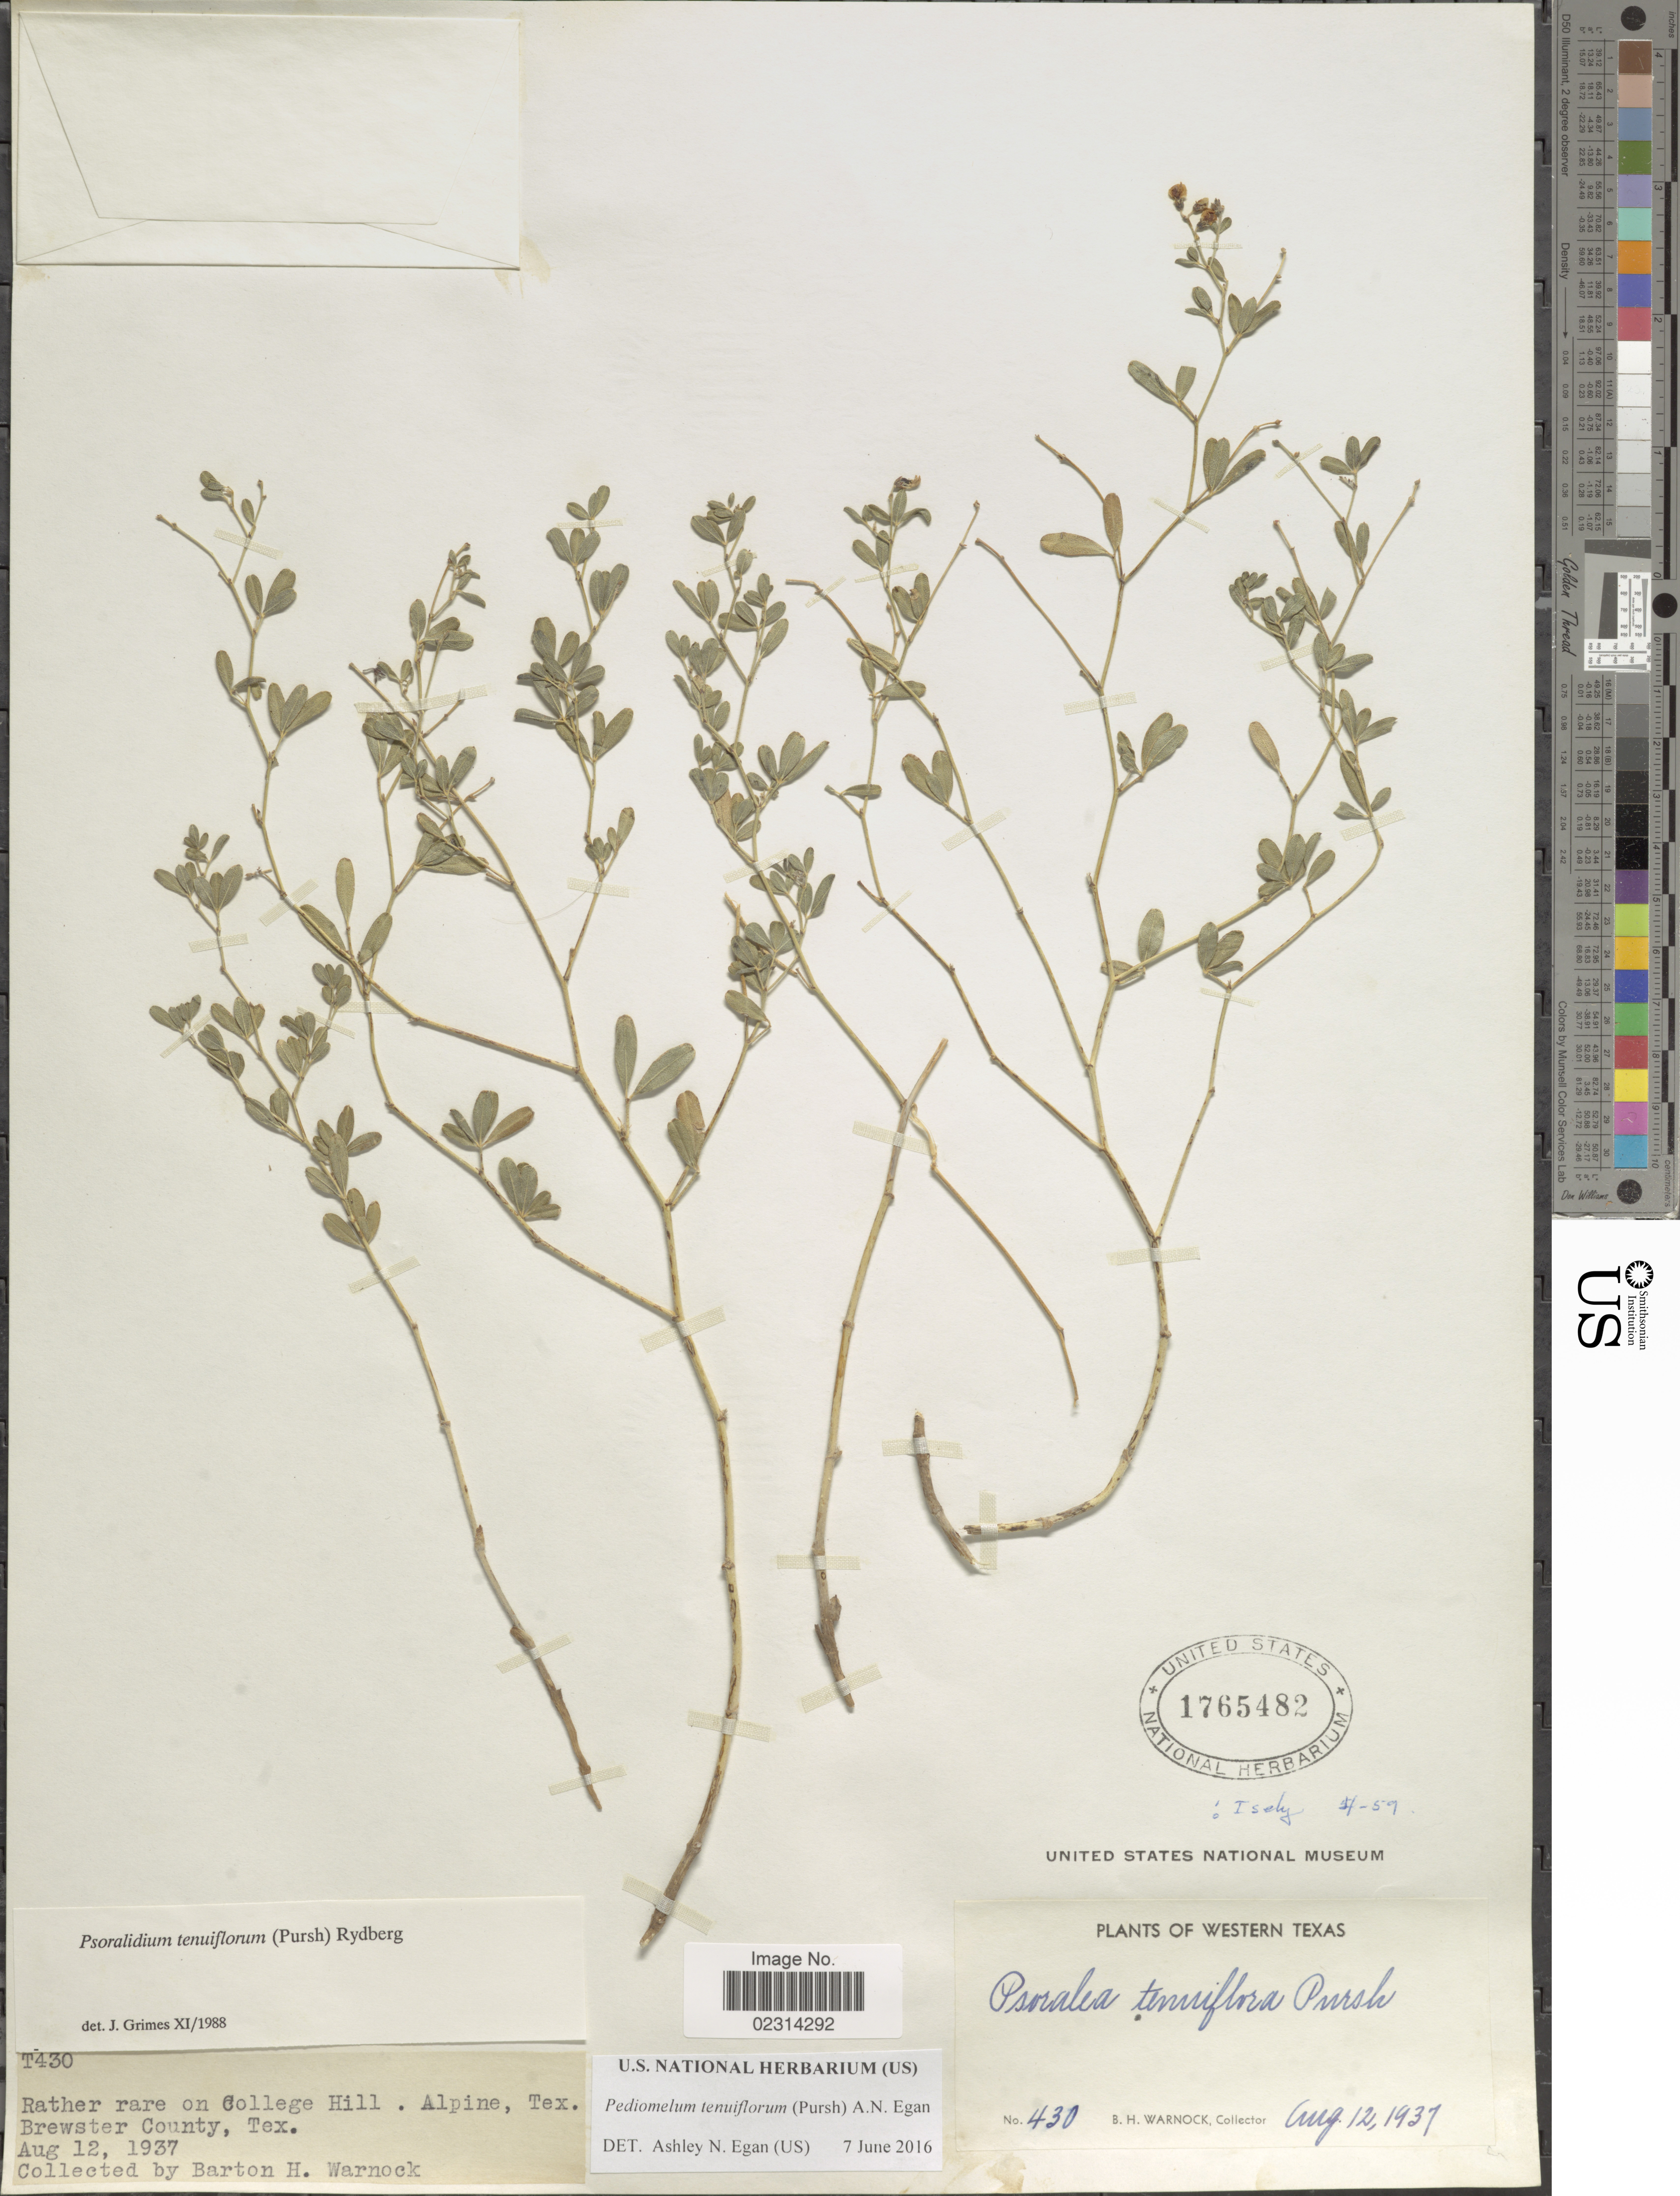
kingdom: Plantae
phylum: Tracheophyta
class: Magnoliopsida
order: Fabales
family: Fabaceae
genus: Psoralidium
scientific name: Psoralidium tenuiflorum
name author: (Pursh) Rydb.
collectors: B. H. Warnock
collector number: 430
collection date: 1937-08-12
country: United States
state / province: Texas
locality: On College Hill. Alpine, Tex. Brewster County. Western Texas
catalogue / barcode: US 1765482